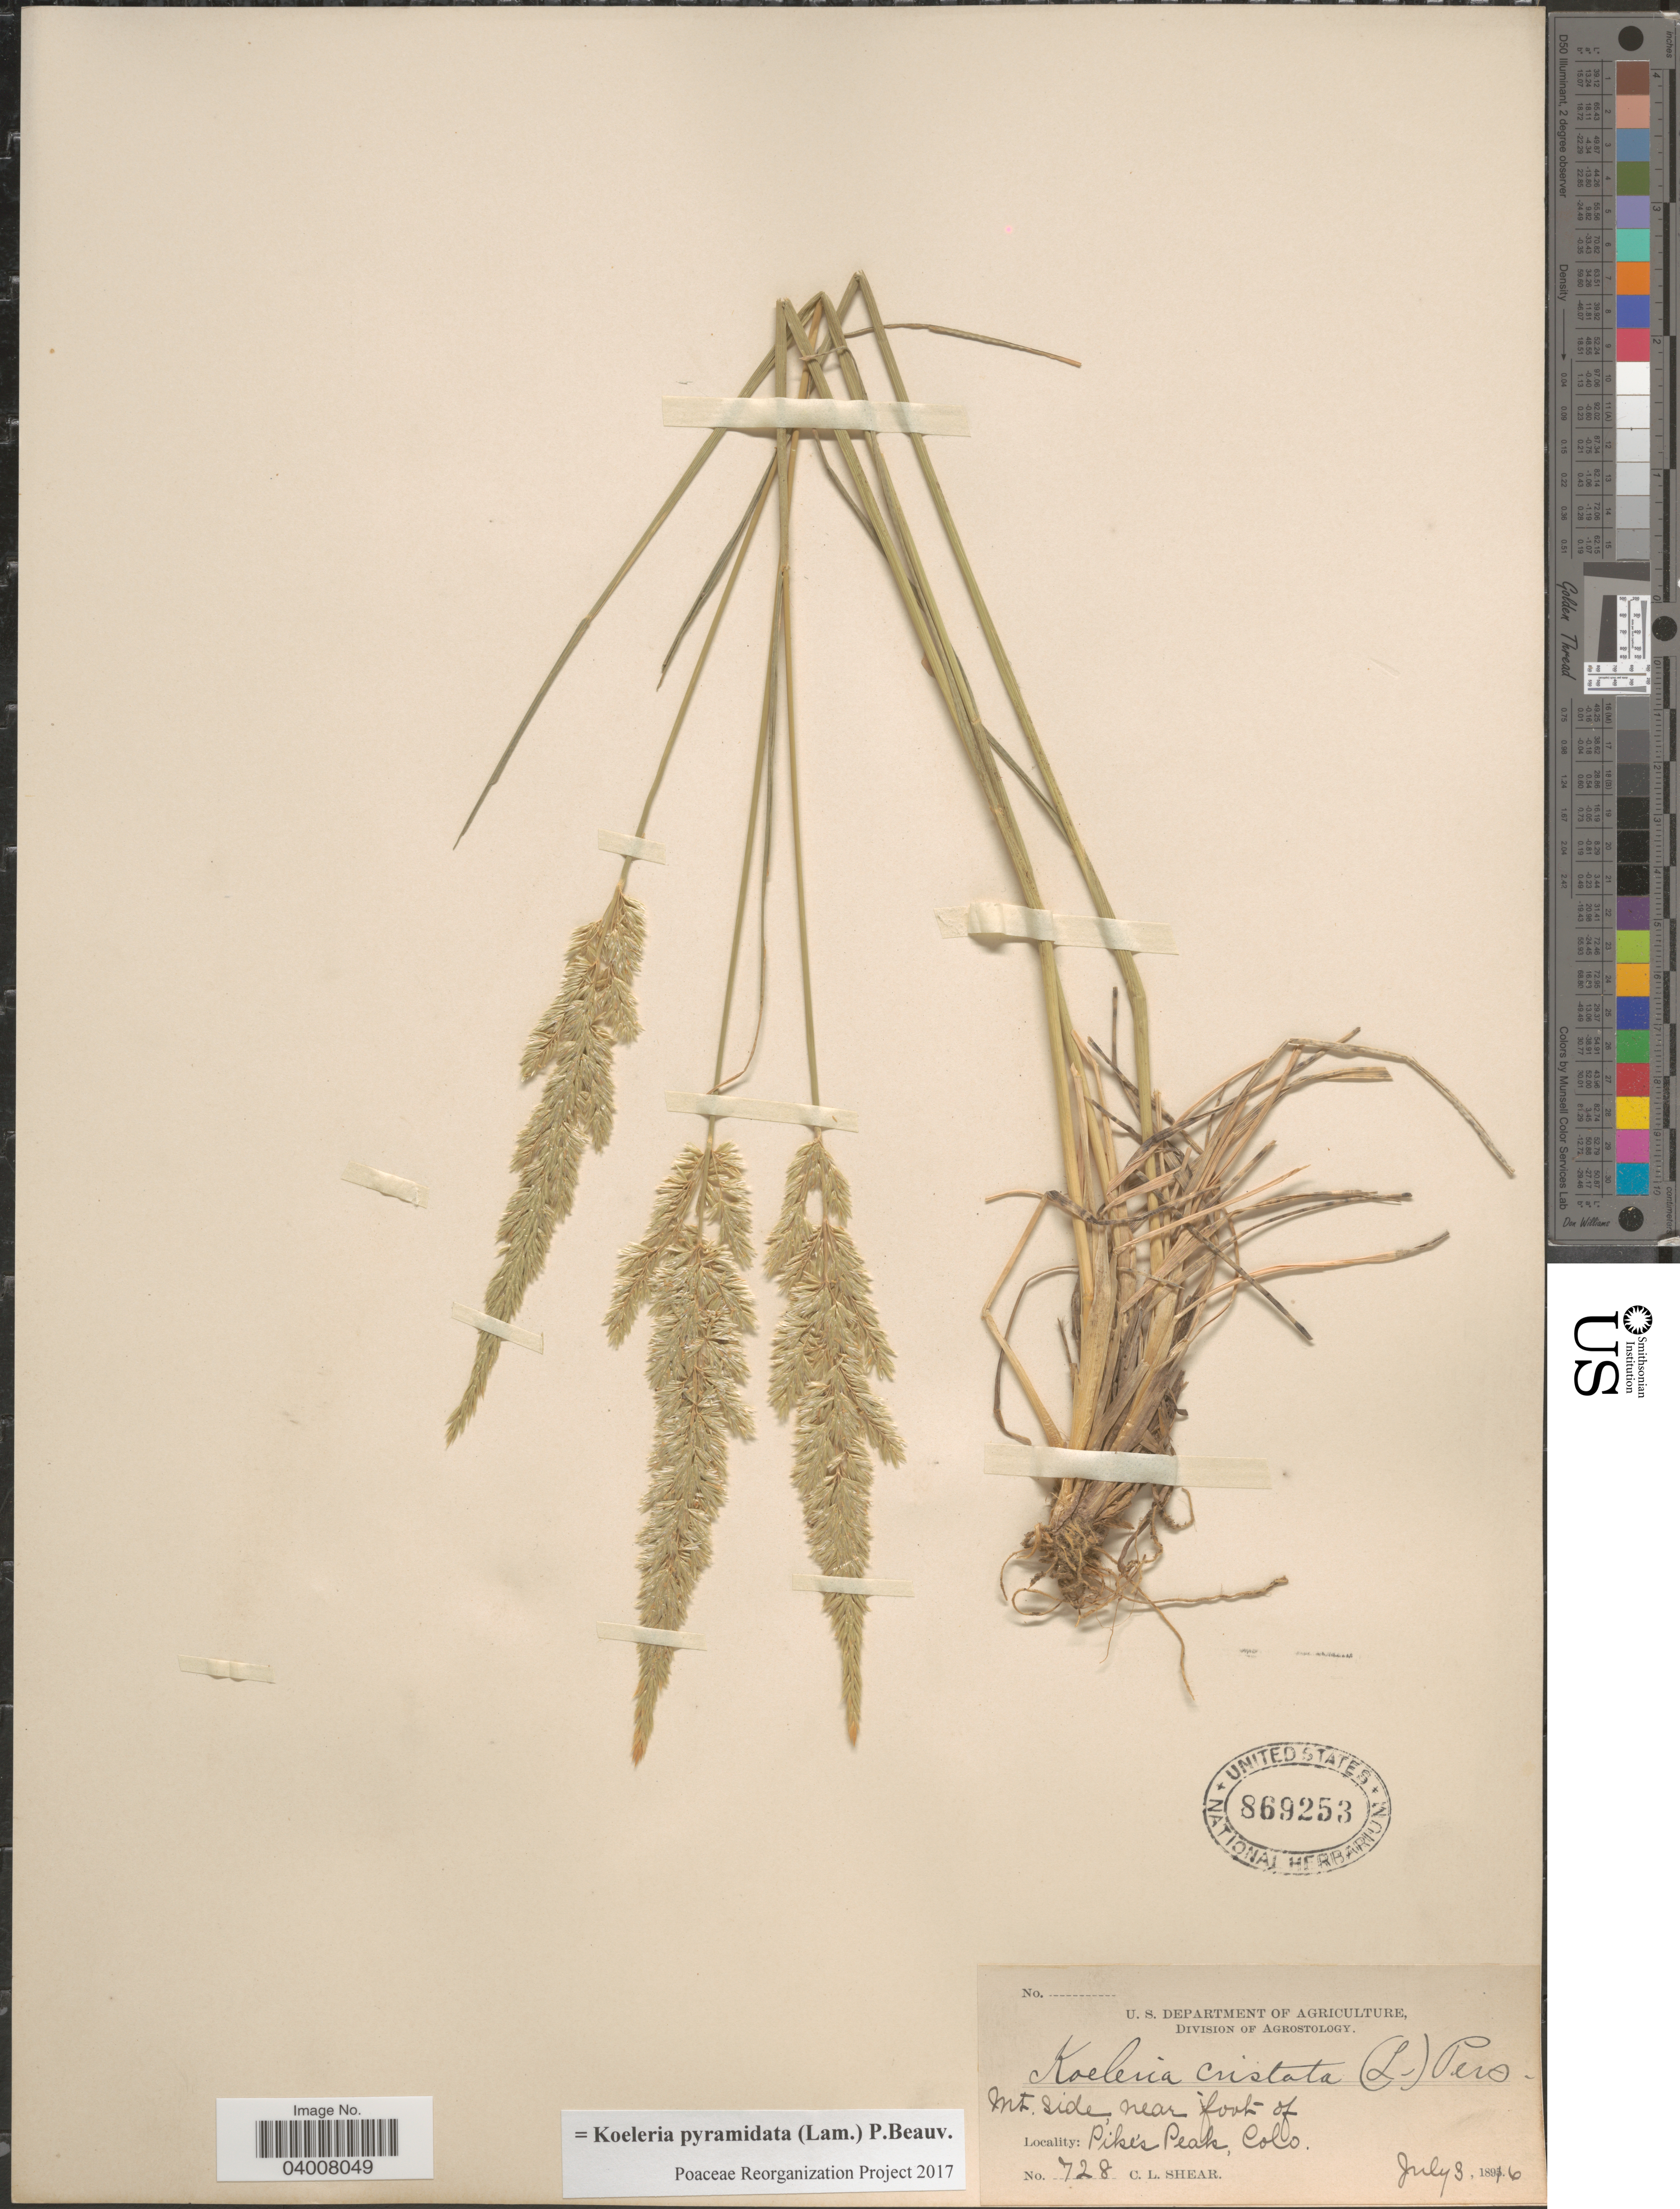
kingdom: Plantae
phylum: Tracheophyta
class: Liliopsida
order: Poales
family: Poaceae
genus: Koeleria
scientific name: Koeleria pyramidata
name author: (Lam.) P. Beauv.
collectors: C. L. Shear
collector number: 728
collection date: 1816-07-03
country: United States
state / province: Colorado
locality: Mt. Side, near foot of Pike's Peak.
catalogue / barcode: US 869253